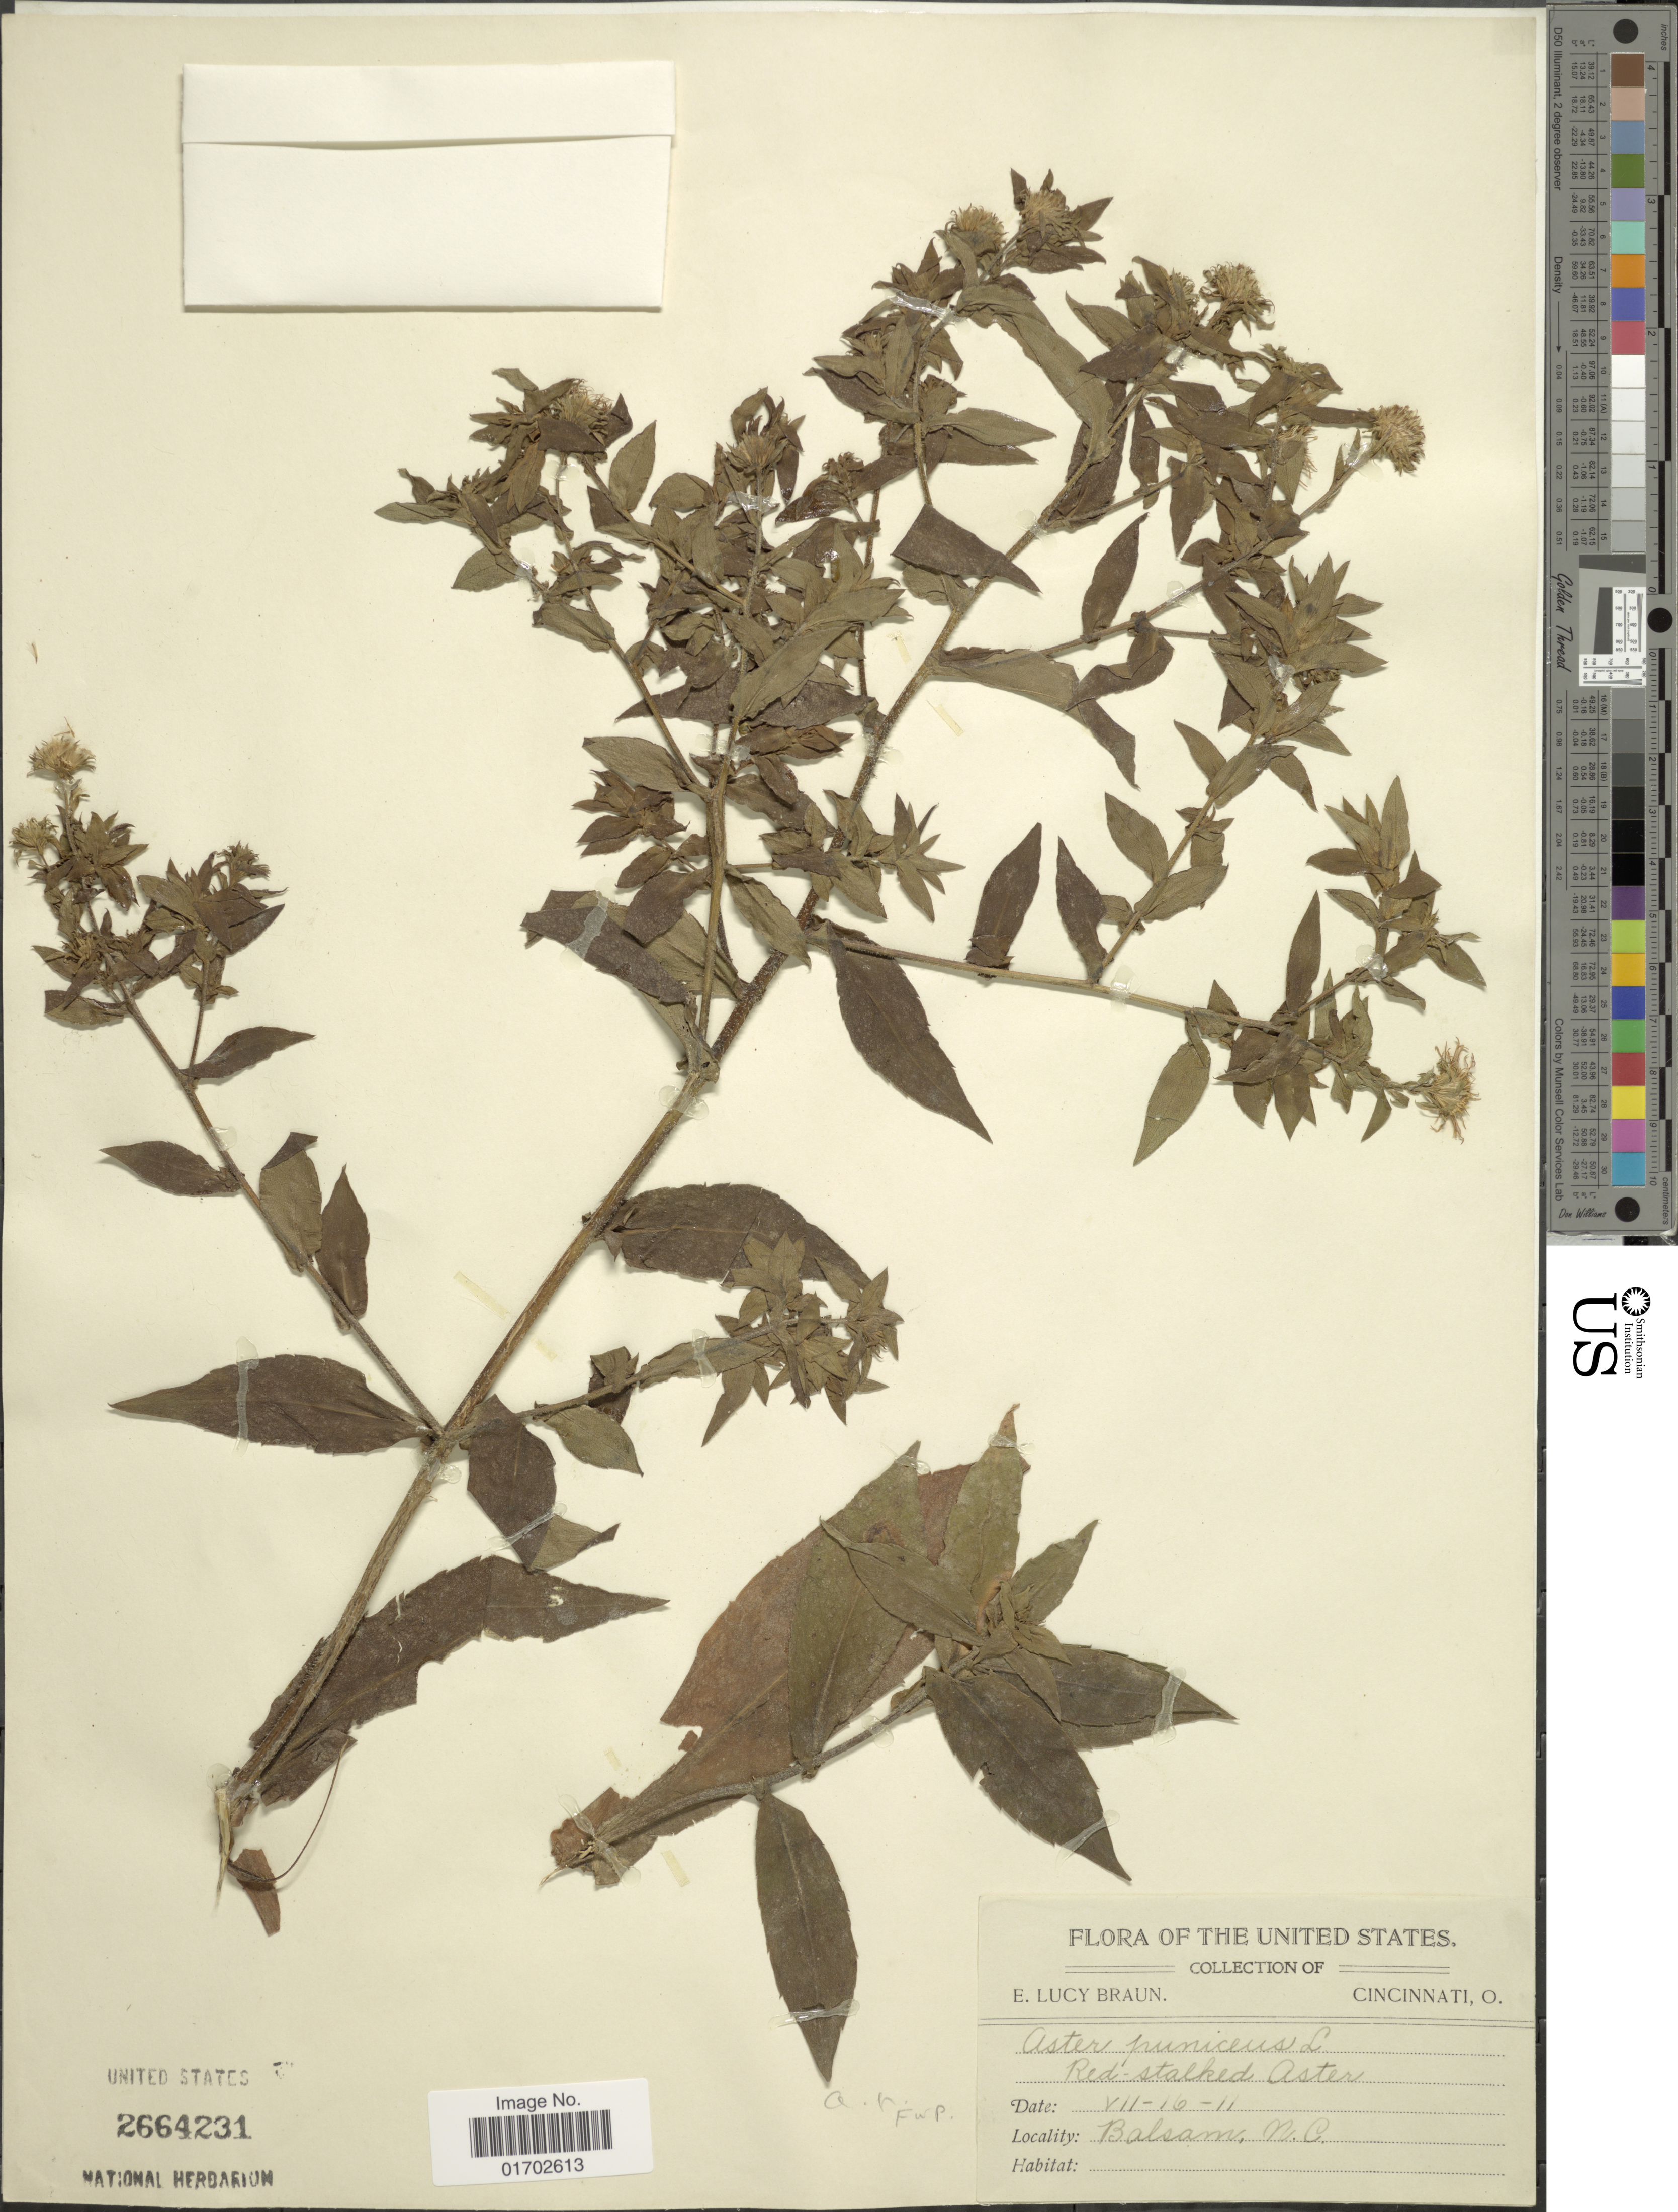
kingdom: Plantae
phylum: Tracheophyta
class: Magnoliopsida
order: Asterales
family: Asteraceae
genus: Symphyotrichum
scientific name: Symphyotrichum puniceum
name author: (L.) Á. Löve & D. Löve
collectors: E. L. Braun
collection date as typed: Transcribed d/m/y: 16/7/11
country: United States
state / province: North Carolina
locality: Balsam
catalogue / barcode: US 2664231